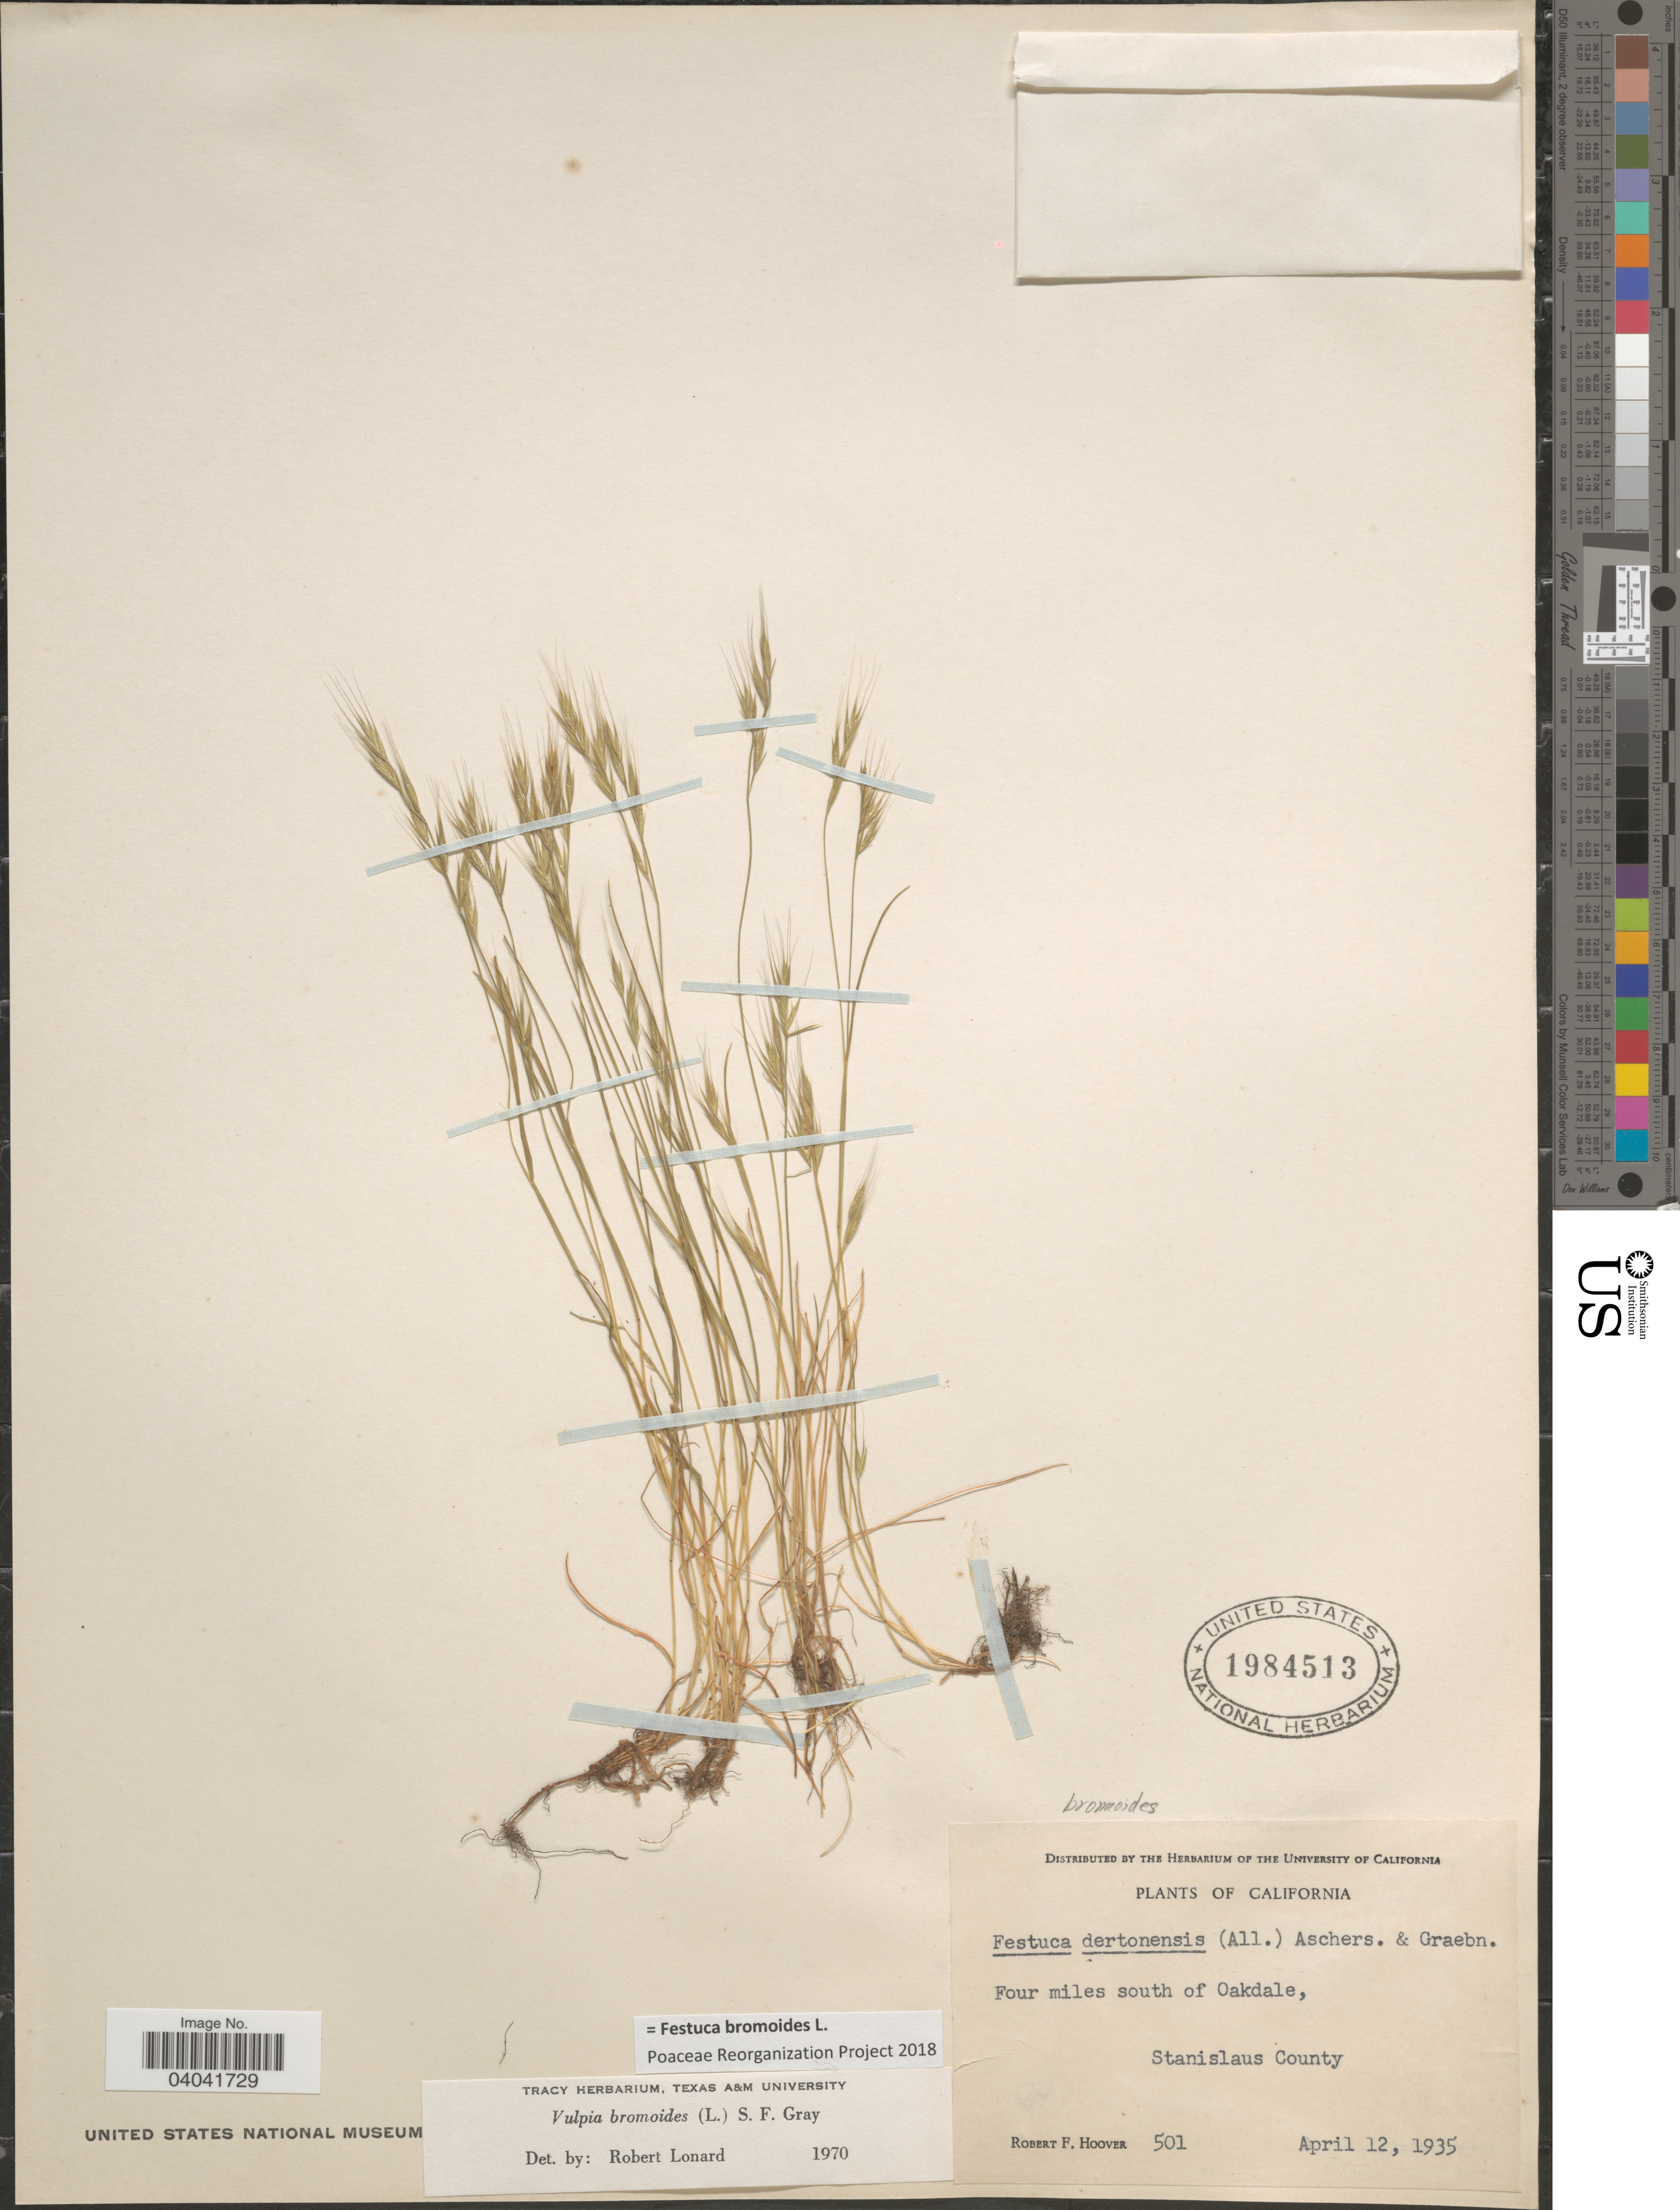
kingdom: Plantae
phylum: Tracheophyta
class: Liliopsida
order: Poales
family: Poaceae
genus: Festuca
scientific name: Festuca bromoides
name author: L.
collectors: R. F. Hoover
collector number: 501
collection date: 1935-04-12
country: United States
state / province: California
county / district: Stanislaus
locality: Four miles south of Oakdale, Stanislaus County.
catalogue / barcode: US 1984513